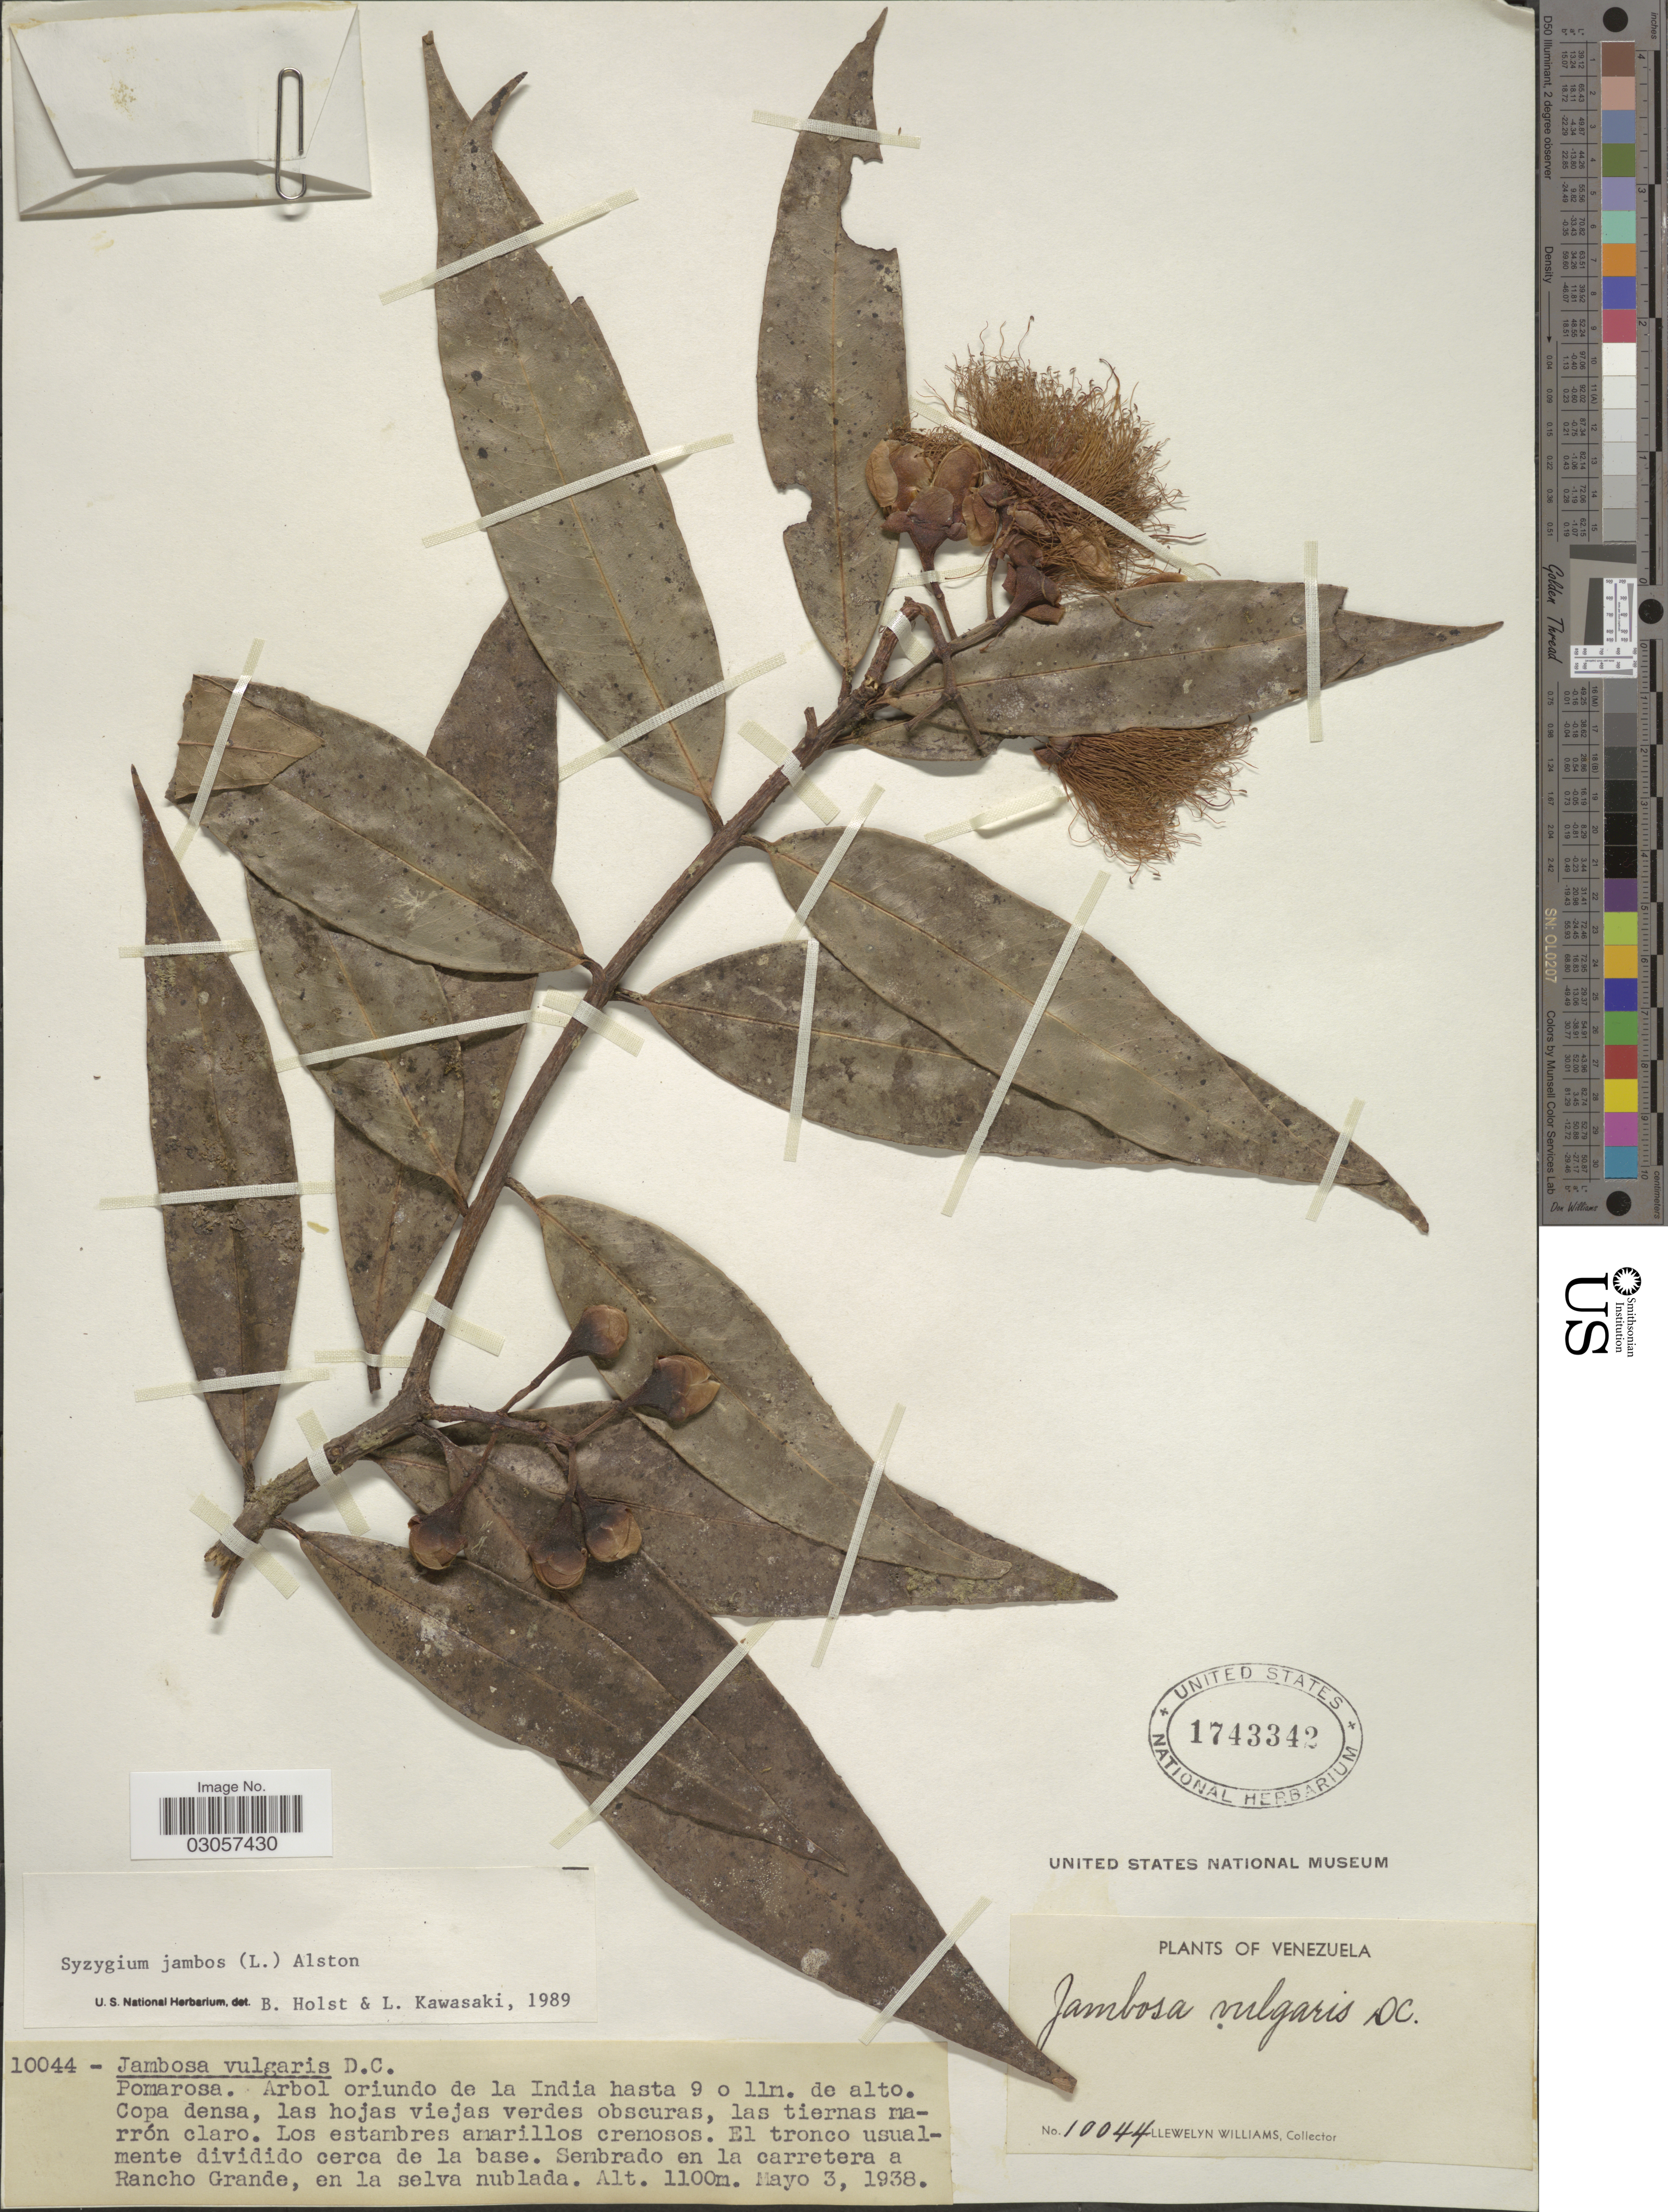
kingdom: Plantae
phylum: Tracheophyta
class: Magnoliopsida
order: Myrtales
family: Myrtaceae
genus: Syzygium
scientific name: Syzygium jambos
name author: (L.) Alston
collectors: Ll. Williams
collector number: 10044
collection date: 1938-05-03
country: Venezuela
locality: Pomarosa, Sembrado en la carretera a Rancho Grande, en la selva nublada.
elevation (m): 1100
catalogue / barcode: US 1743342